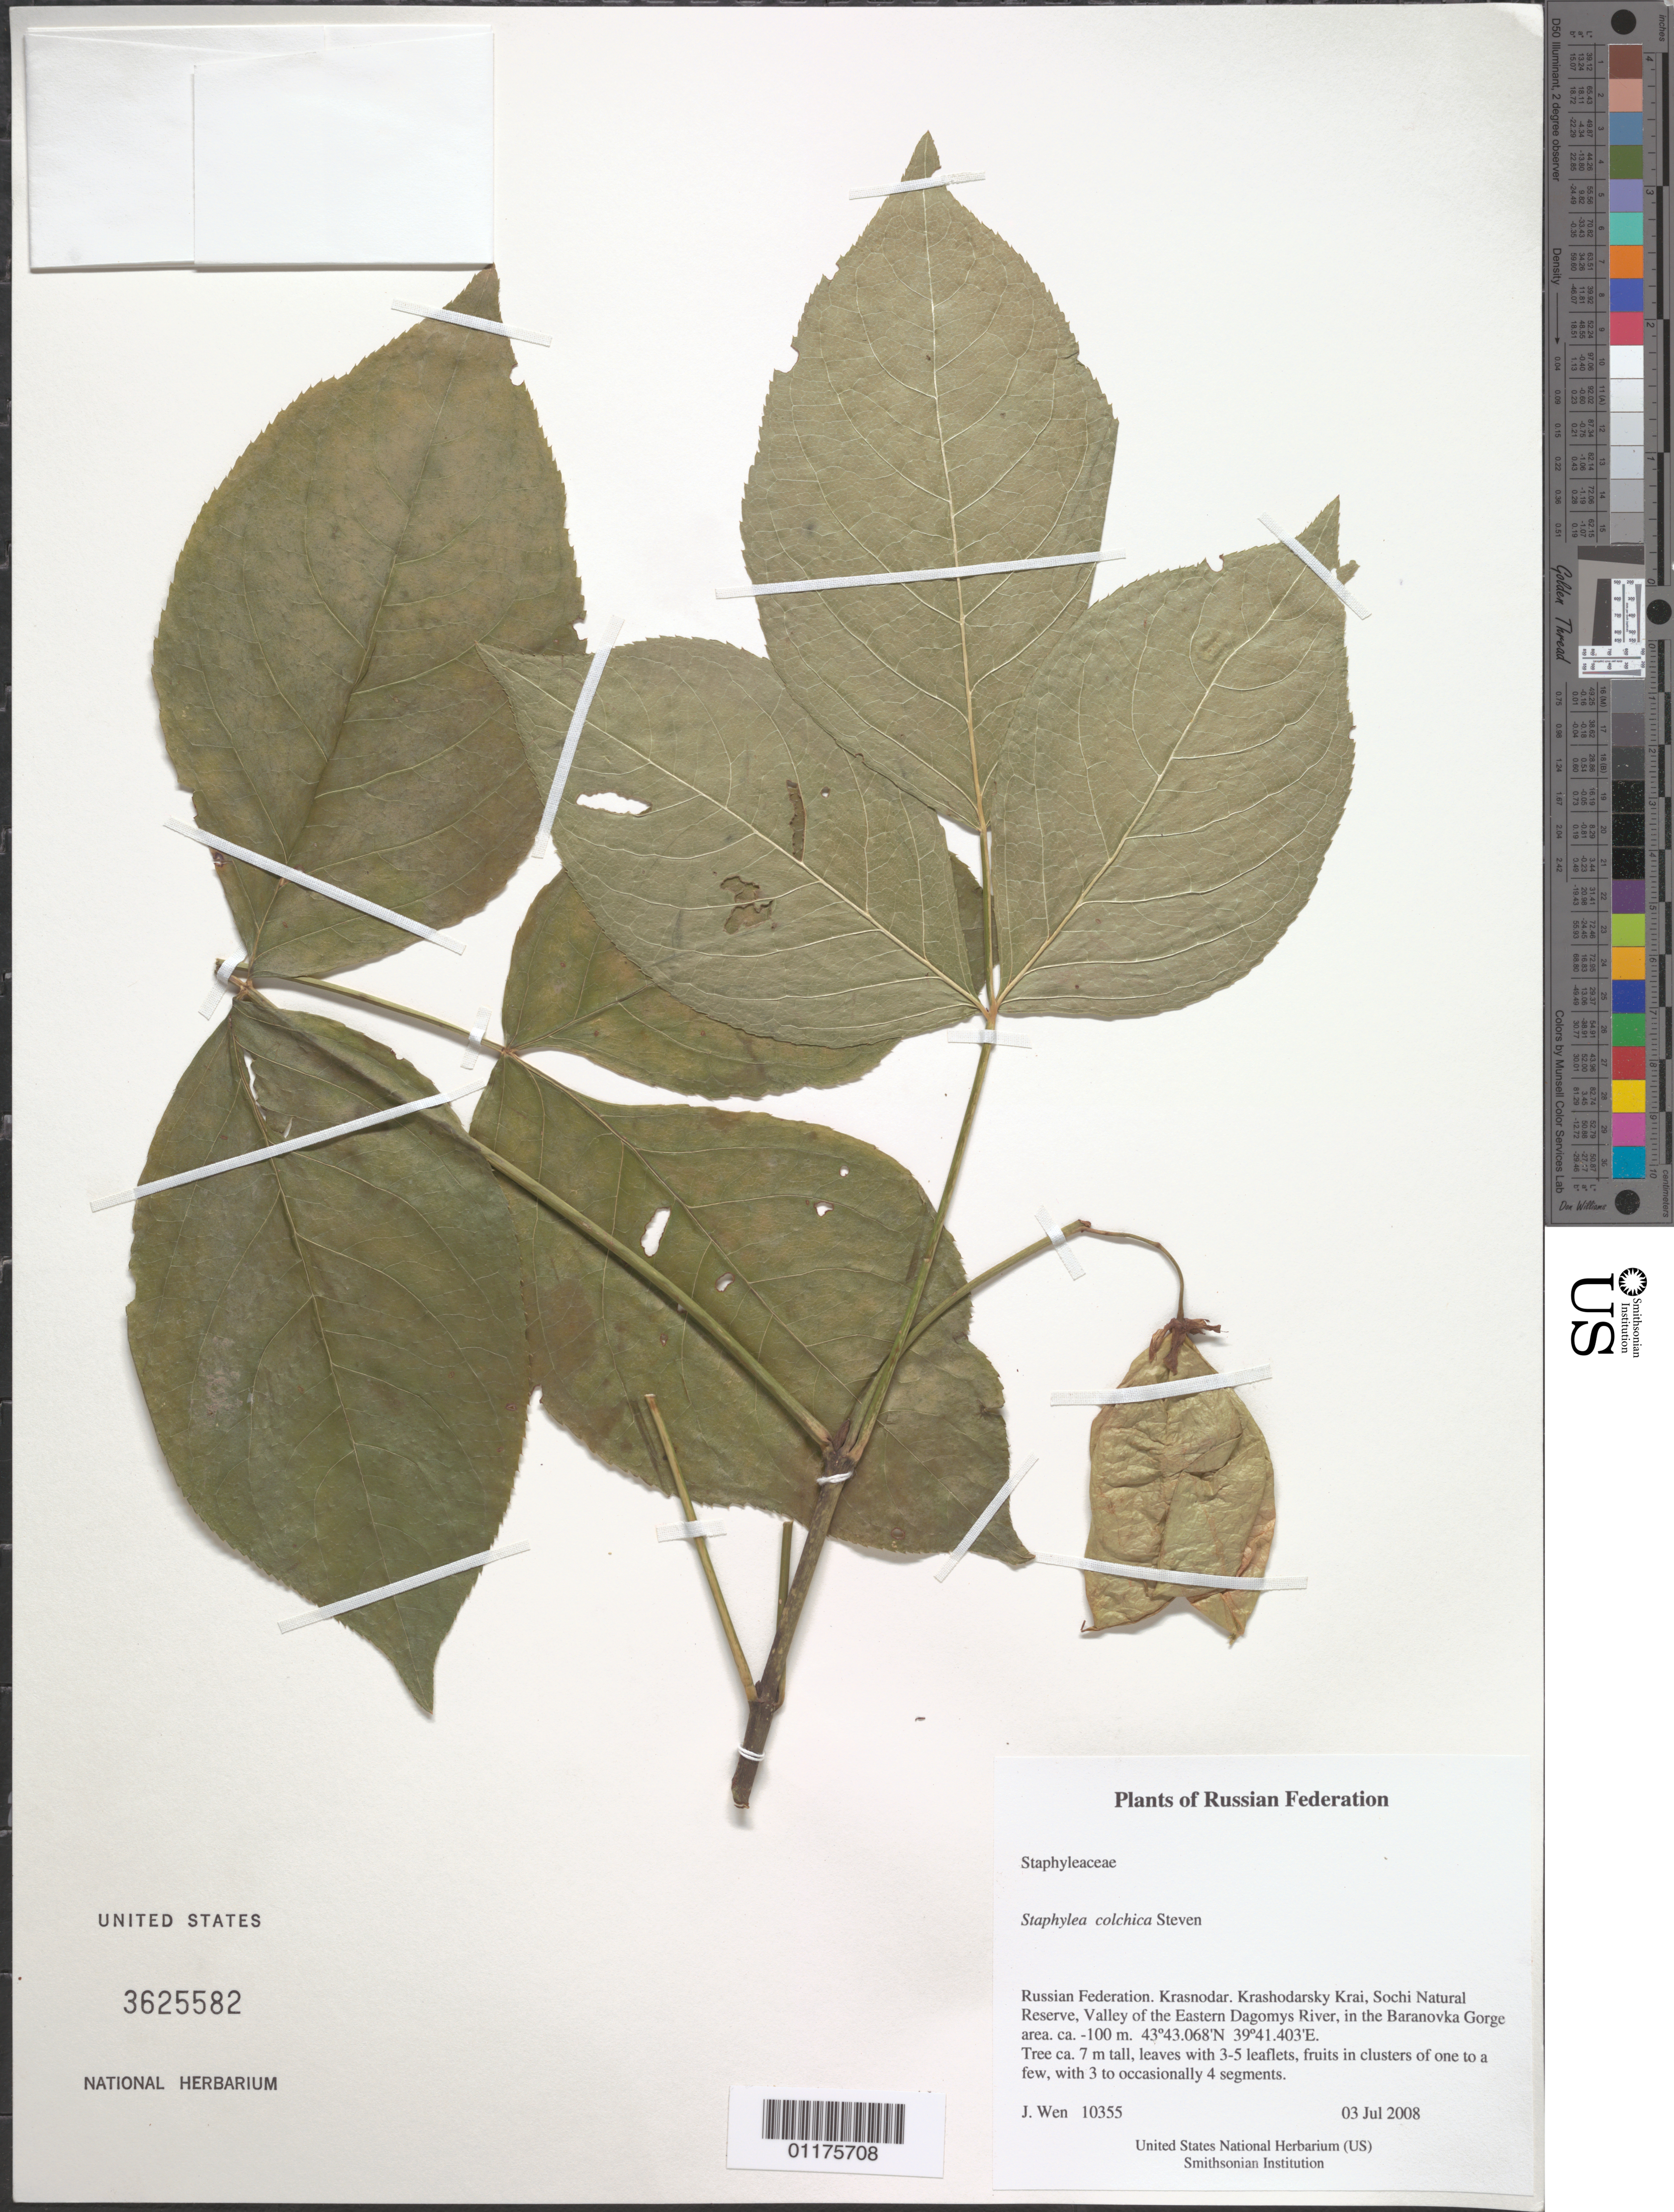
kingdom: Plantae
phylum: Tracheophyta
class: Magnoliopsida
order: Crossosomatales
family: Staphyleaceae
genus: Staphylea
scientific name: Staphylea colchica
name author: Steven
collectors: J. Wen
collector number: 10355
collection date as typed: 03 Jul 2008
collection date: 2008-07-03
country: Russian Federation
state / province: Krasnodar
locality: Krashodarsky Krai, Sochi Natural Reserve, Valley of the Eastern Dagomys River, in the Baranovka Gorge area.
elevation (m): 100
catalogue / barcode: US 3625582